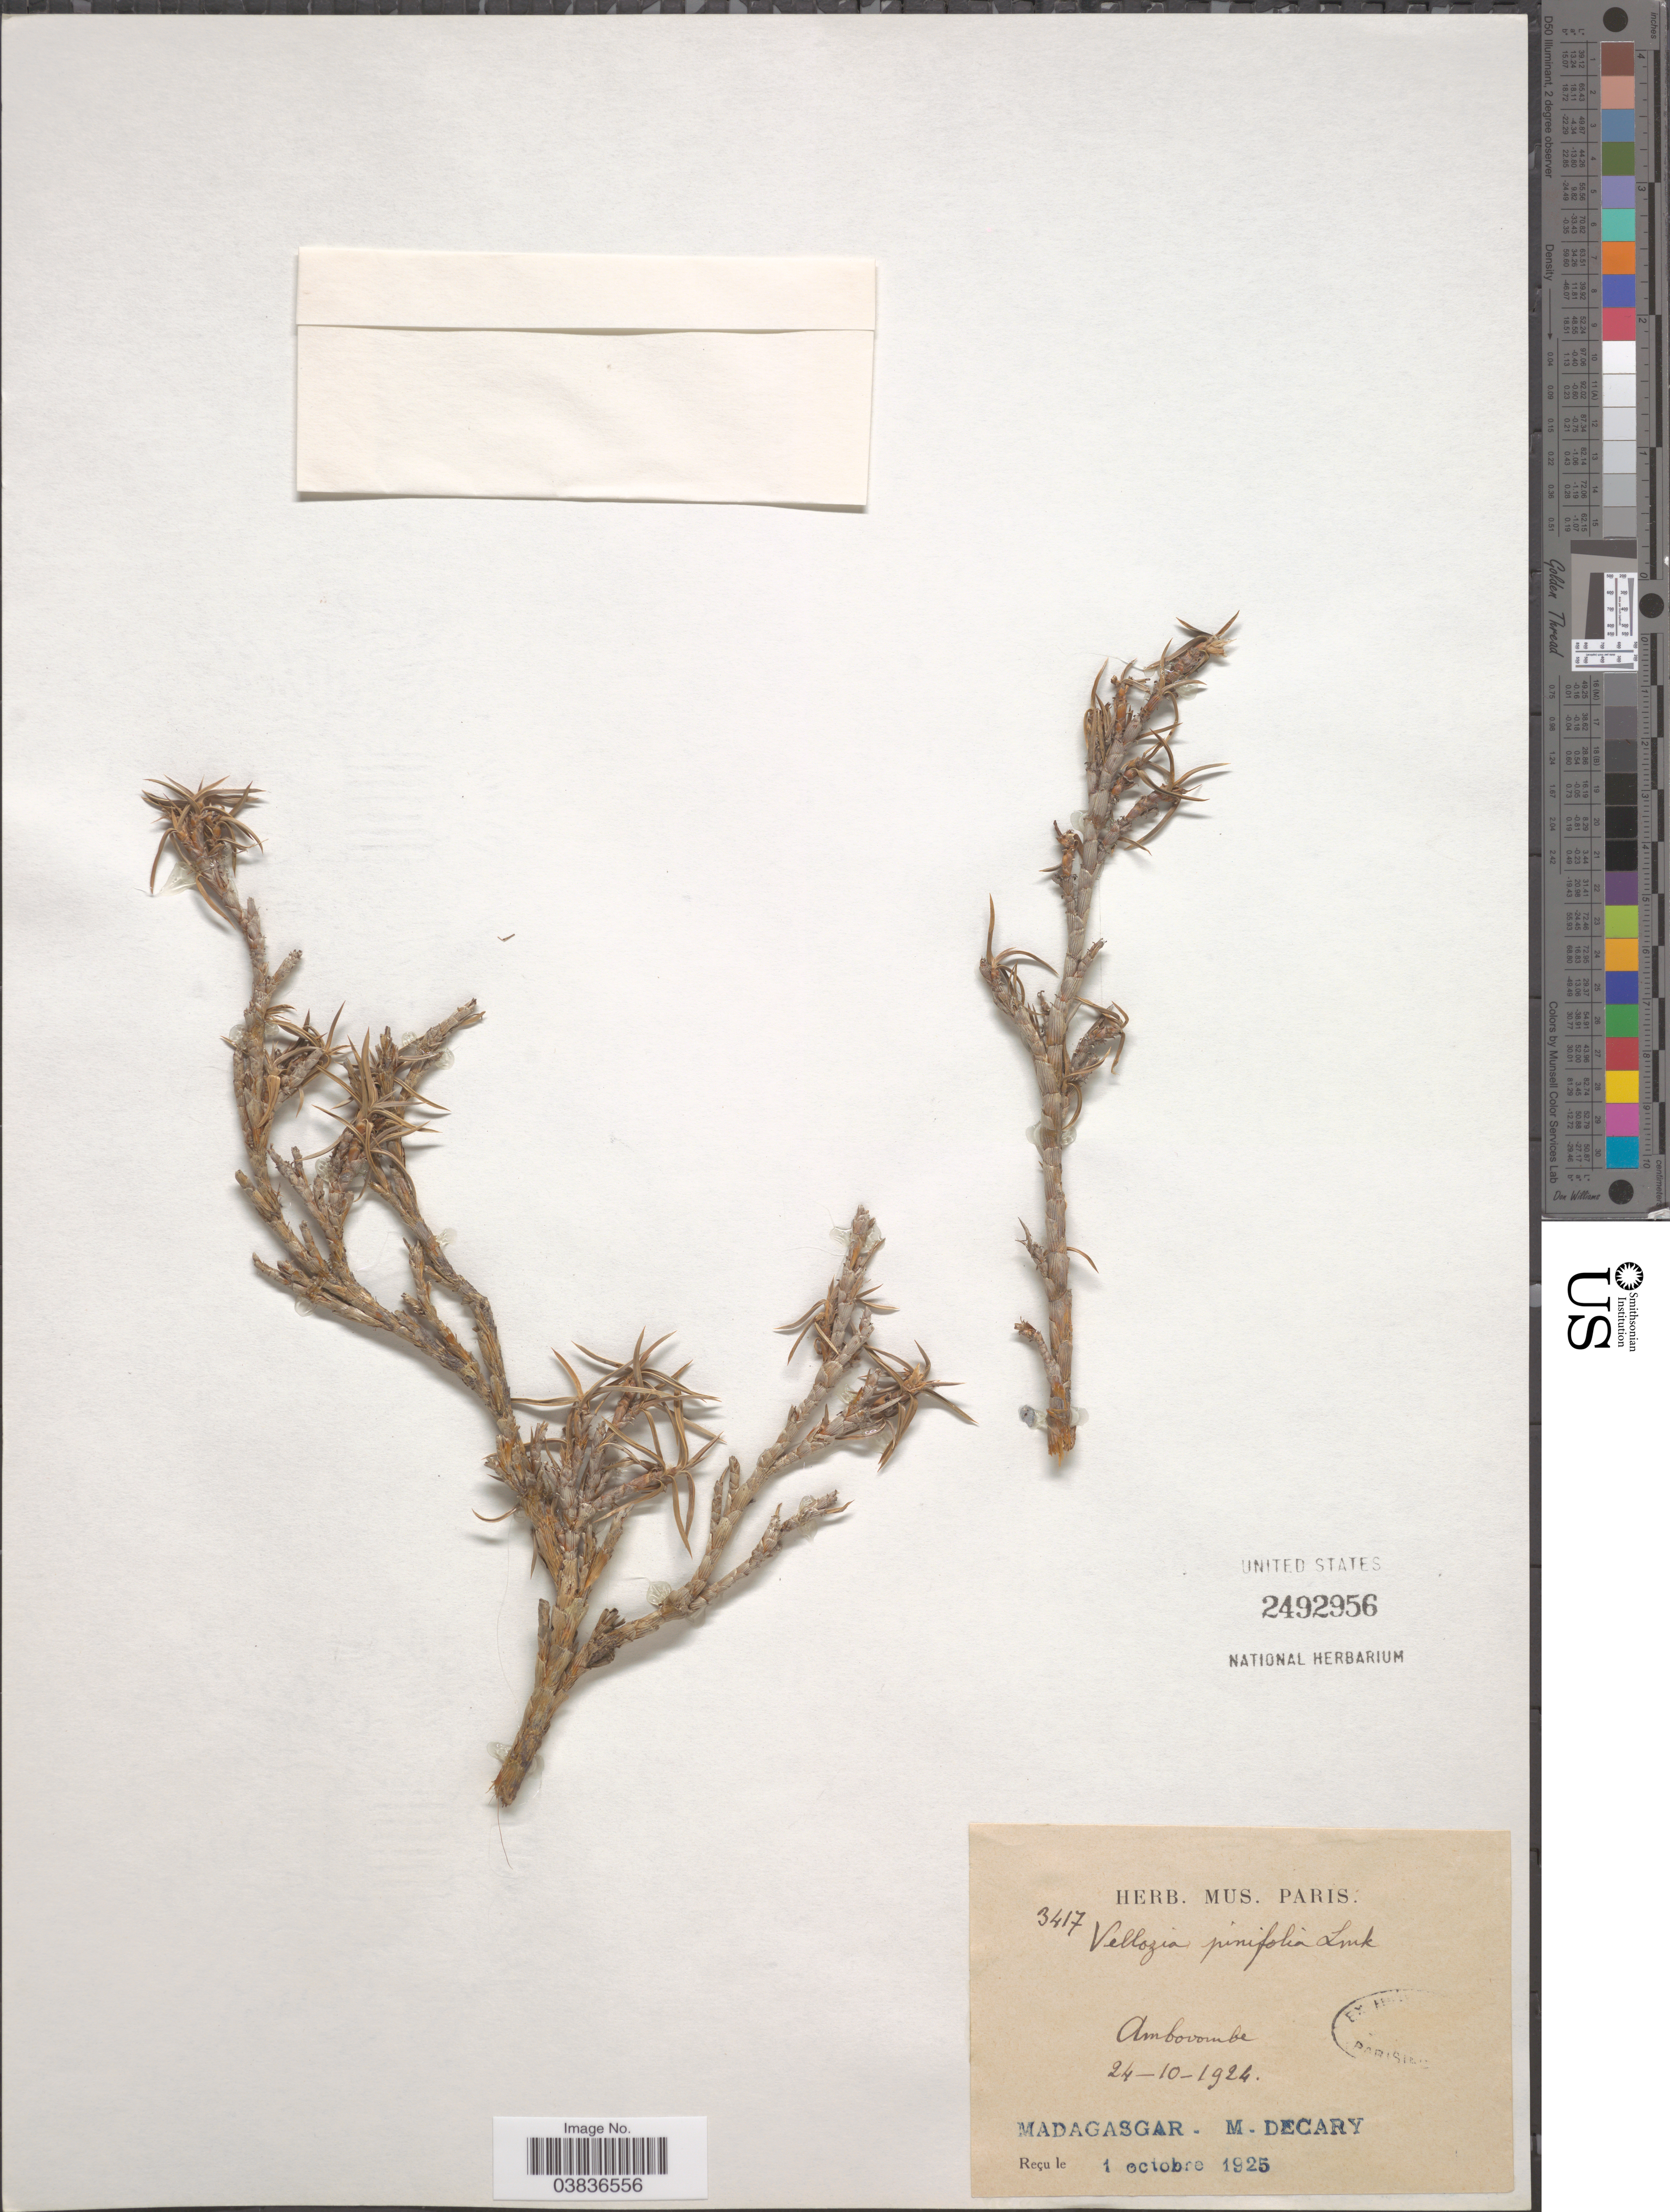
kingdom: Plantae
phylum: Tracheophyta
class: Liliopsida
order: Pandanales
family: Velloziaceae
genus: Xerophyta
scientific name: Xerophyta pinifolia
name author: Lam. ex Poir.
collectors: R. Decary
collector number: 3417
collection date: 1924-10-24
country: Madagascar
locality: Ambovombe.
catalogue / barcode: US 2492956